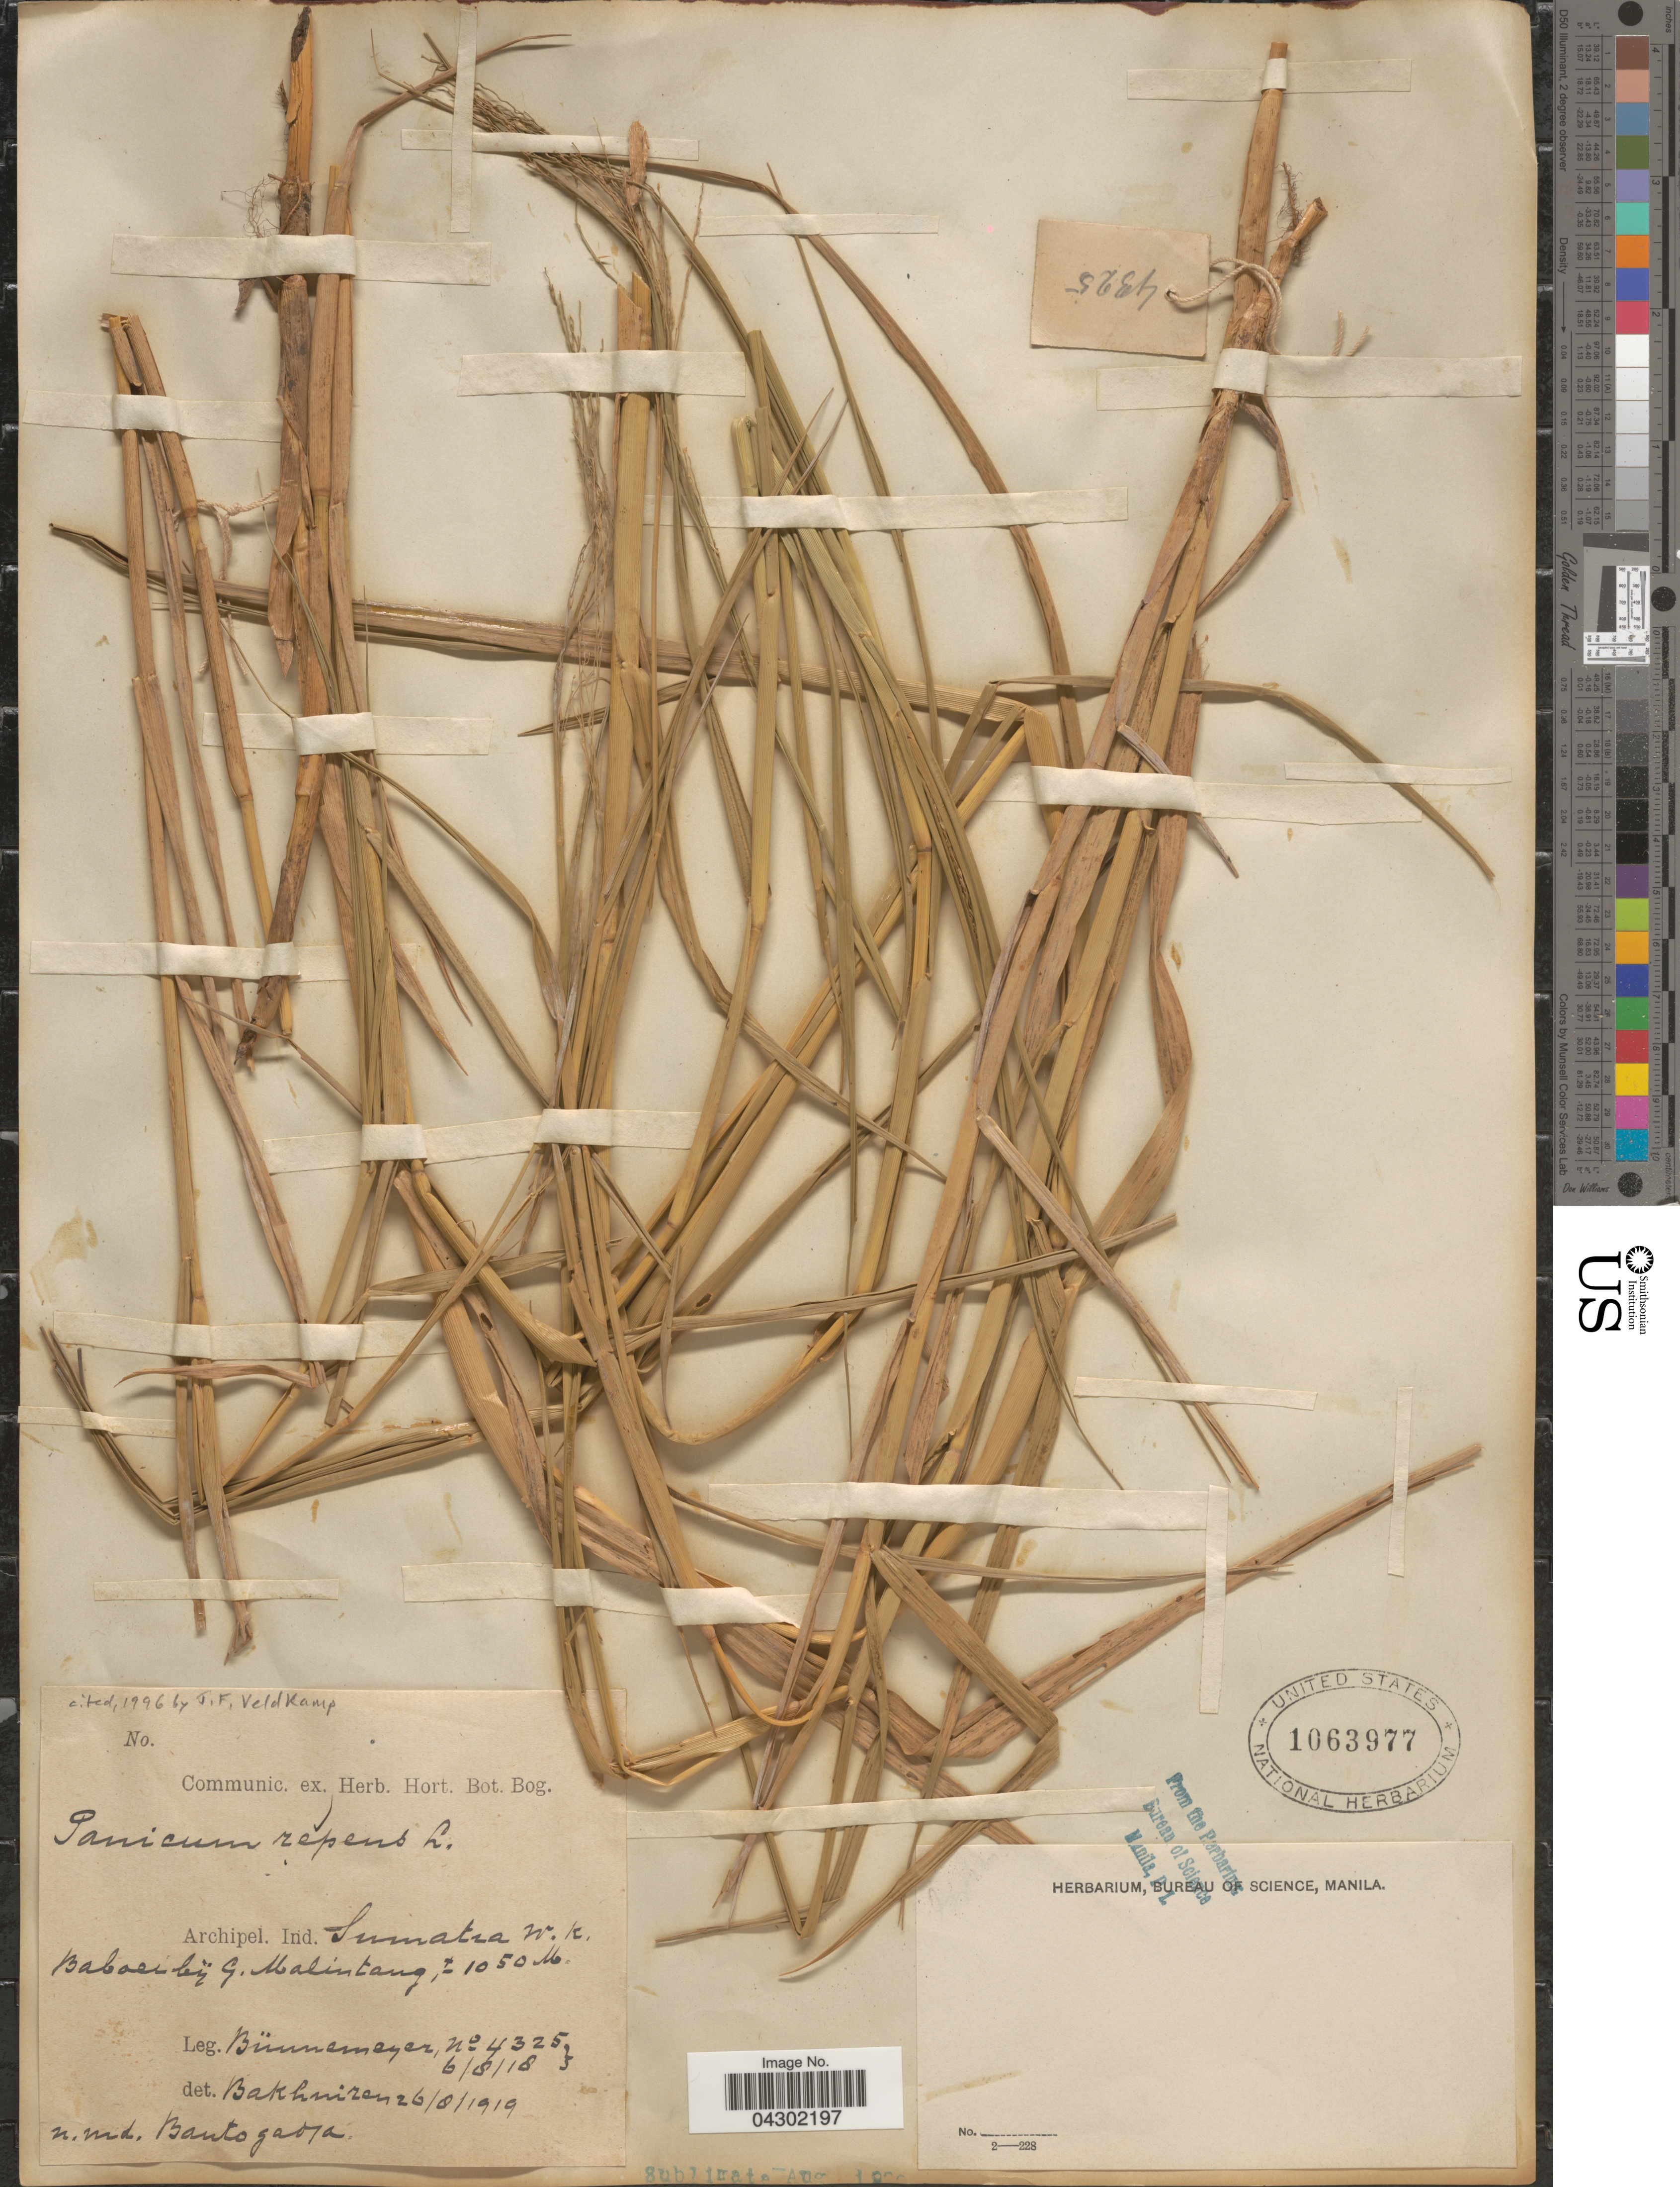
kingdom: Plantae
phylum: Tracheophyta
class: Liliopsida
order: Poales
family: Poaceae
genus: Panicum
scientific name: Panicum repens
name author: L.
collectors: Bunnemeyer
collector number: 4325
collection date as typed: Transcribed d/m/y: 6/8/18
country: Indonesia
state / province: Sumatra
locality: Archipel. Ind. Sumatra W. K. Baloei bij G. Malintang.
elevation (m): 1050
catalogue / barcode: US 1063977